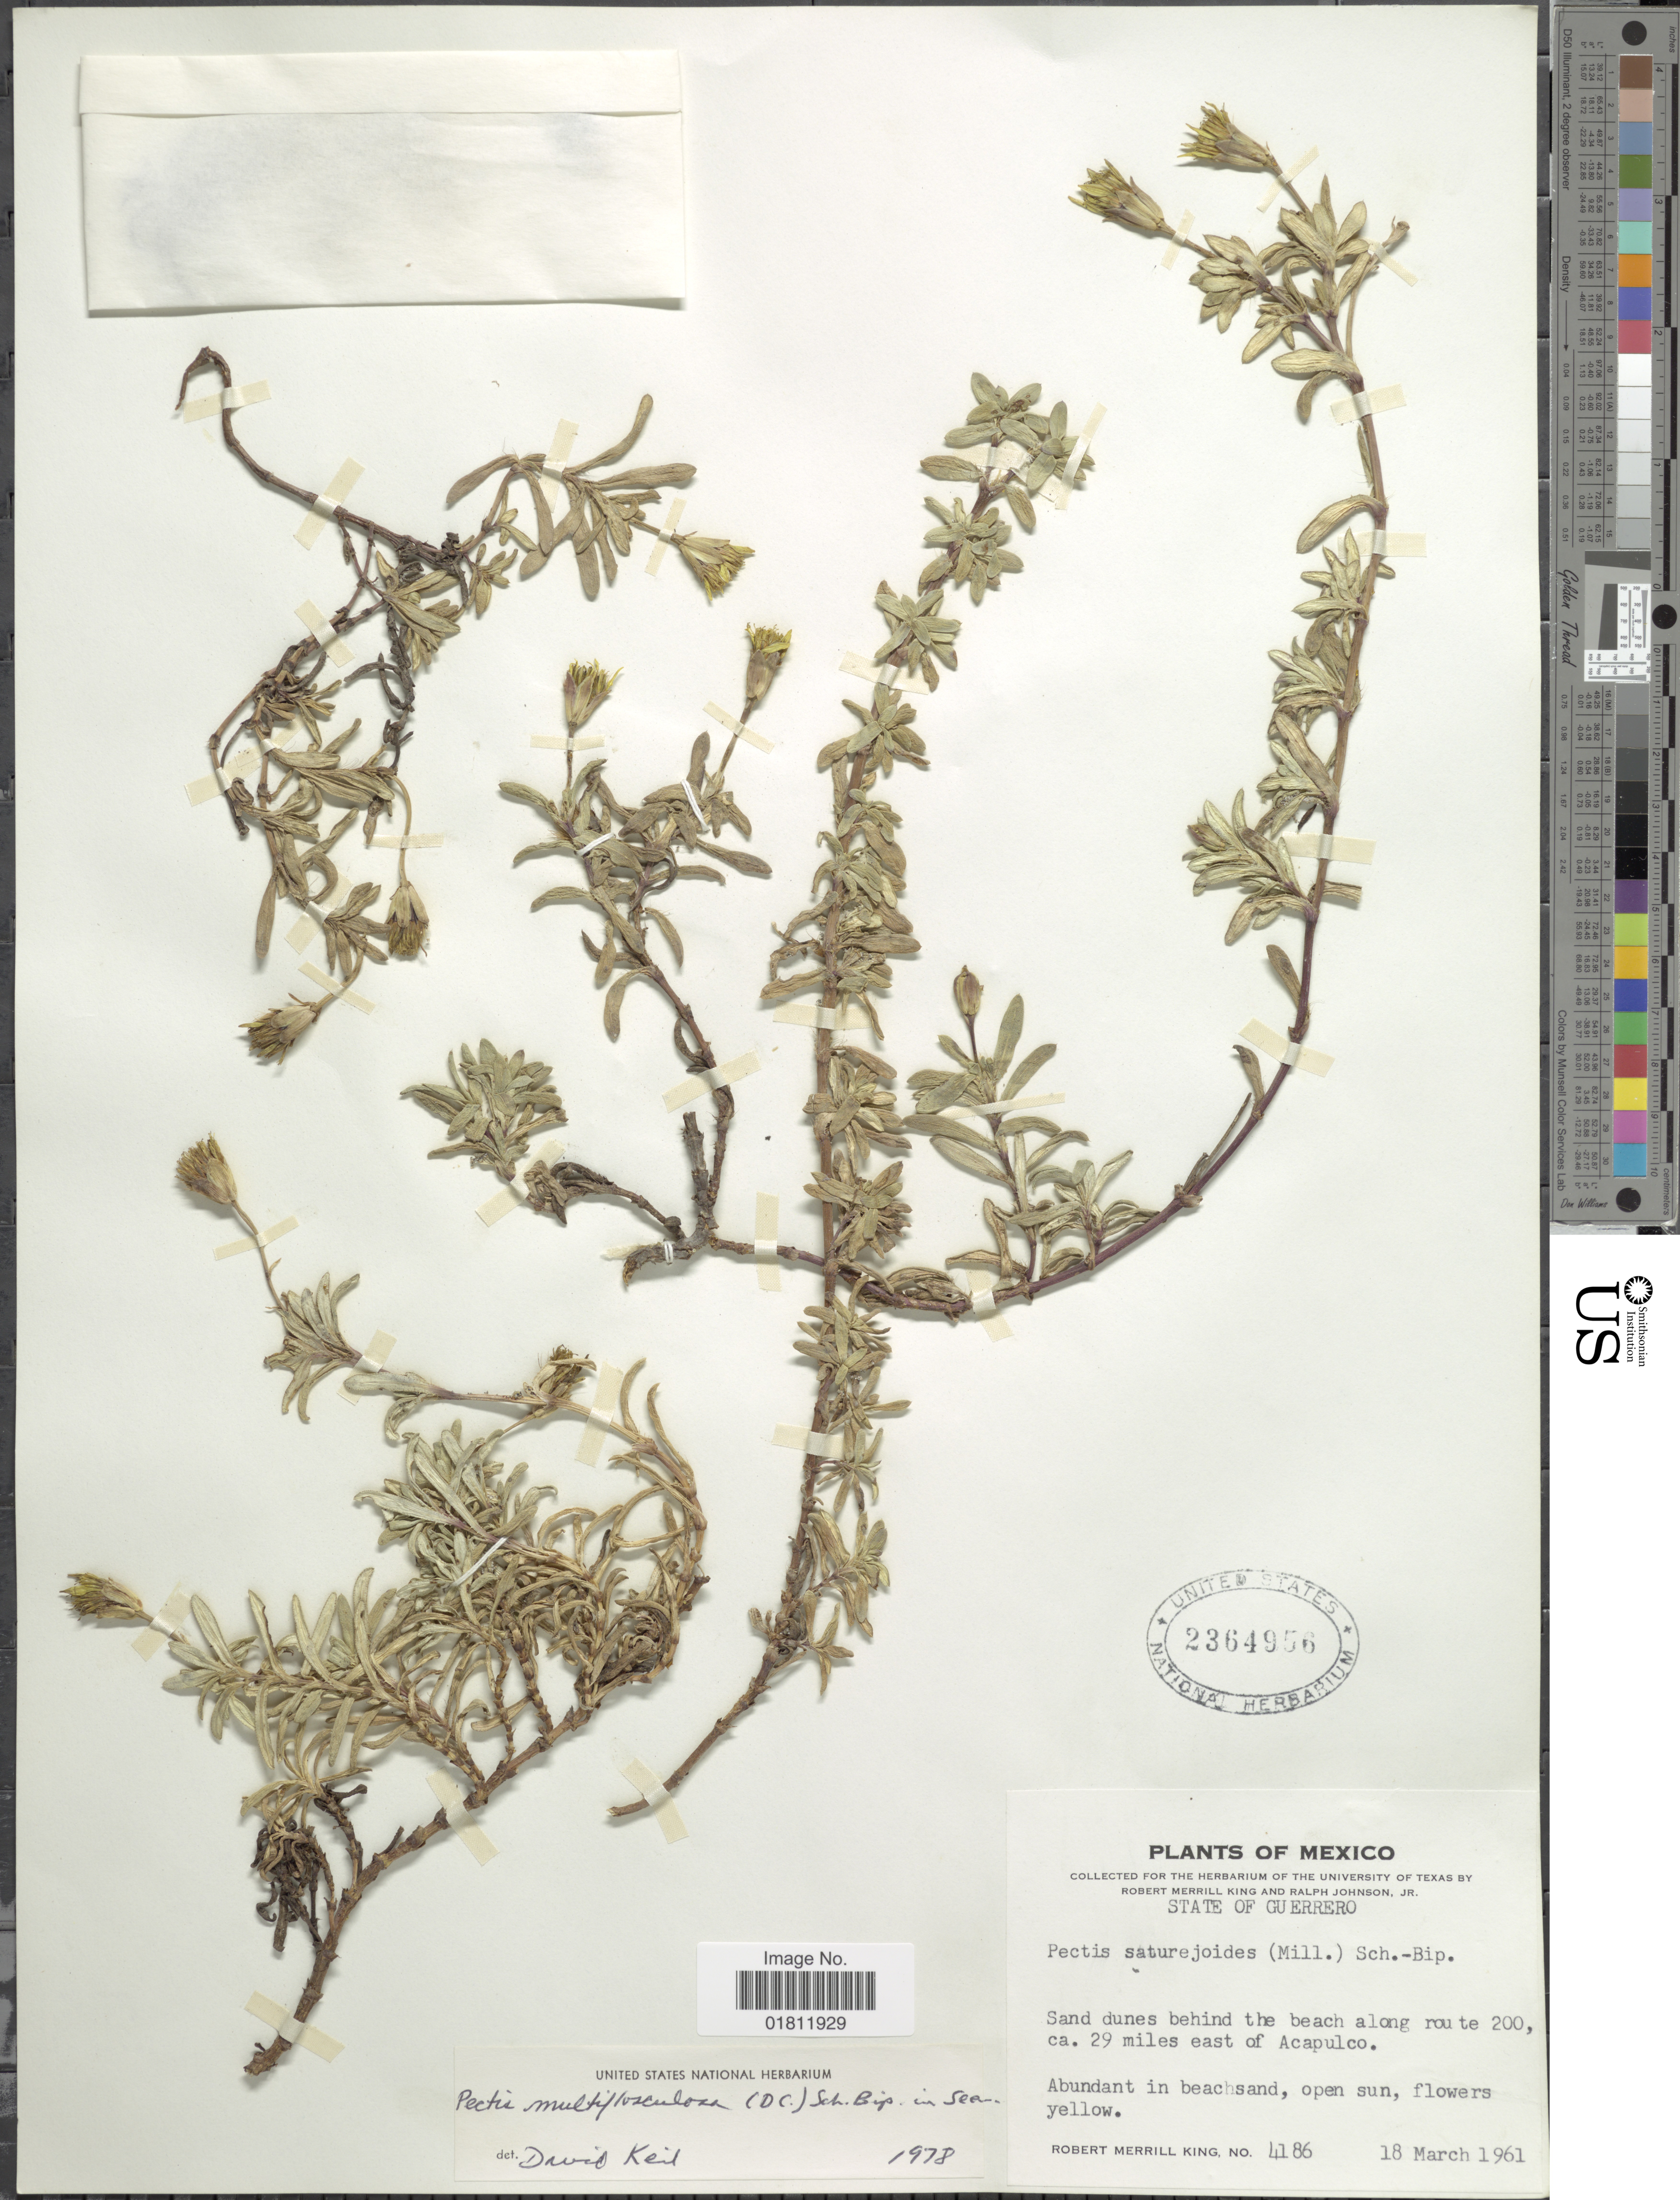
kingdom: Plantae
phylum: Tracheophyta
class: Magnoliopsida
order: Asterales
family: Asteraceae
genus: Pectis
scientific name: Pectis multiflosculosa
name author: (DC.) Sch. Bip.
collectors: R. M. King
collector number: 4186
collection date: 1961-03-18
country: Mexico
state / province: Guerrero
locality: State of Guerrero. Sand dunes behind the beach along route 200, ca. 29 miles east of Acapulco.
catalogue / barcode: US 2364956